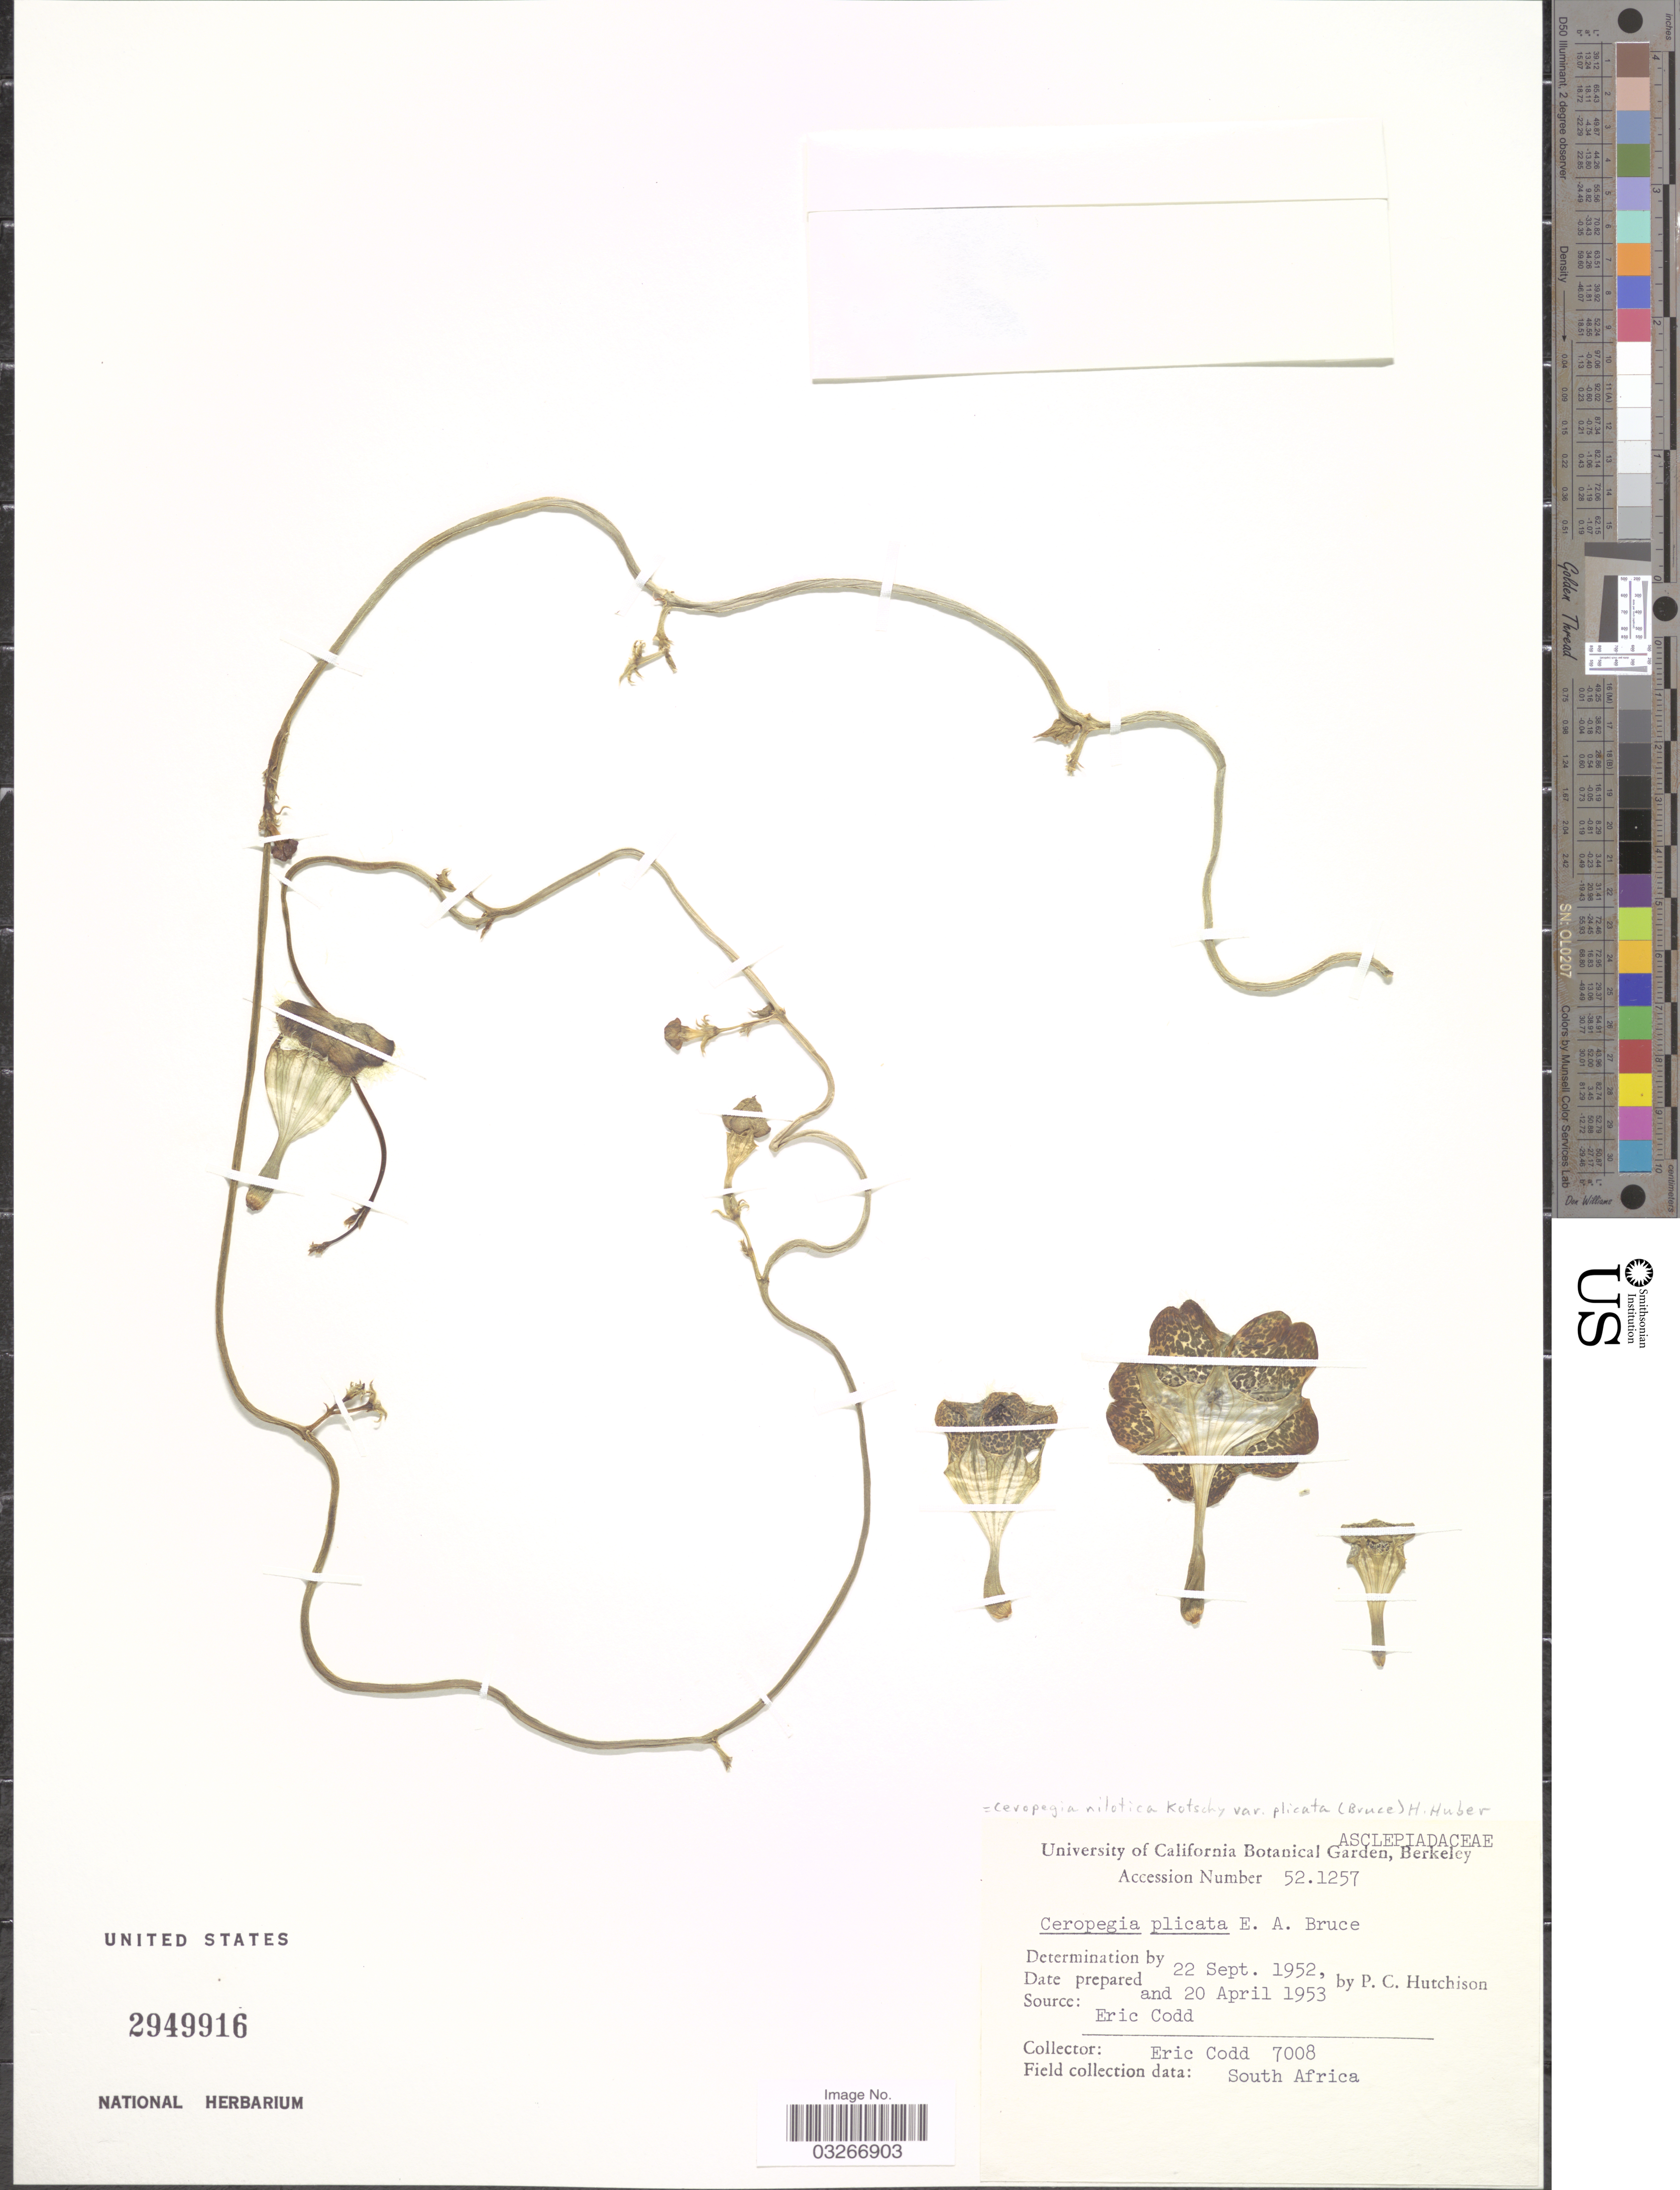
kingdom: Plantae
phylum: Tracheophyta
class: Magnoliopsida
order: Gentianales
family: Apocynaceae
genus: Ceropegia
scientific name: Ceropegia nilotica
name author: Kotschy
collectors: P. C. Hutchison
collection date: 1952-09-22/1953-04-20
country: United States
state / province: California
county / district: Alameda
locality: University of California Botanical Garden, Berkeley.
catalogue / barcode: US 2949916